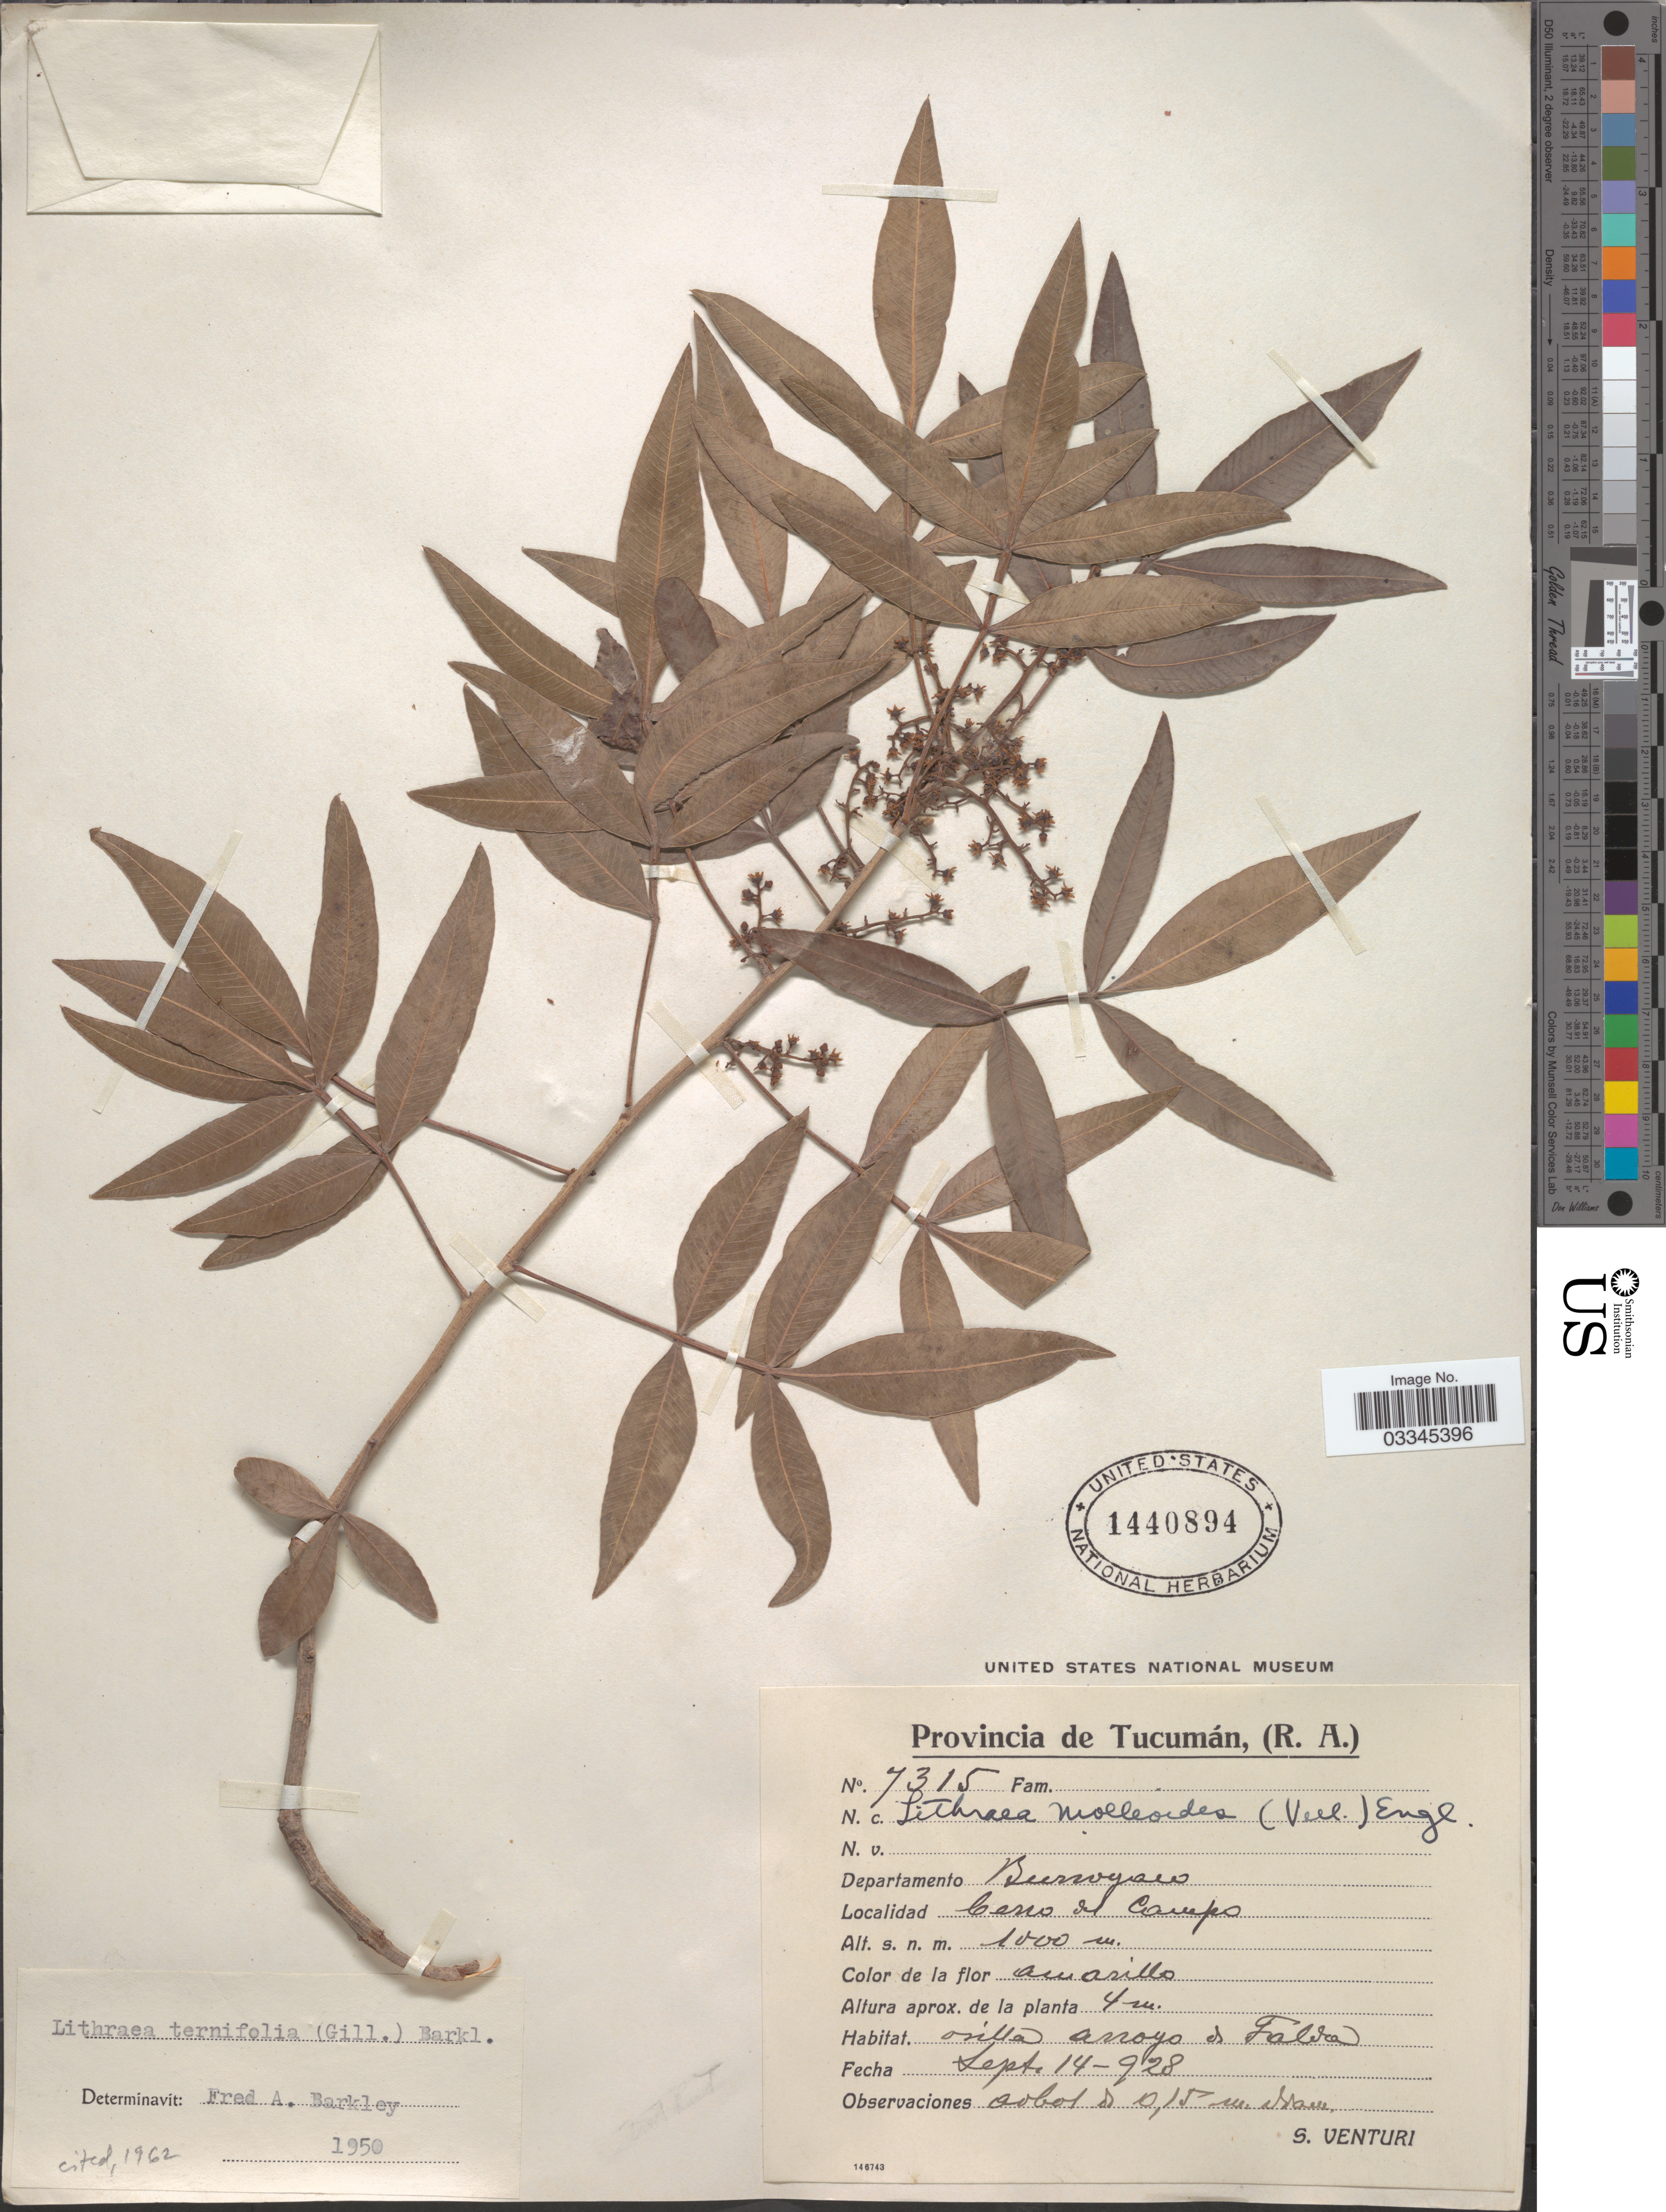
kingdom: Plantae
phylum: Tracheophyta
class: Magnoliopsida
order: Sapindales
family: Anacardiaceae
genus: Lithraea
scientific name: Lithraea ternifolia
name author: (Gillies ex Hook.) F.A. Barkley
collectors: S. Venturi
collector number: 7315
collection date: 1928-09-14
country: Argentina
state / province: Tucuman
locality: Departamento Burroyaco, Cerro de Campo.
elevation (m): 1000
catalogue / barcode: US 1440894